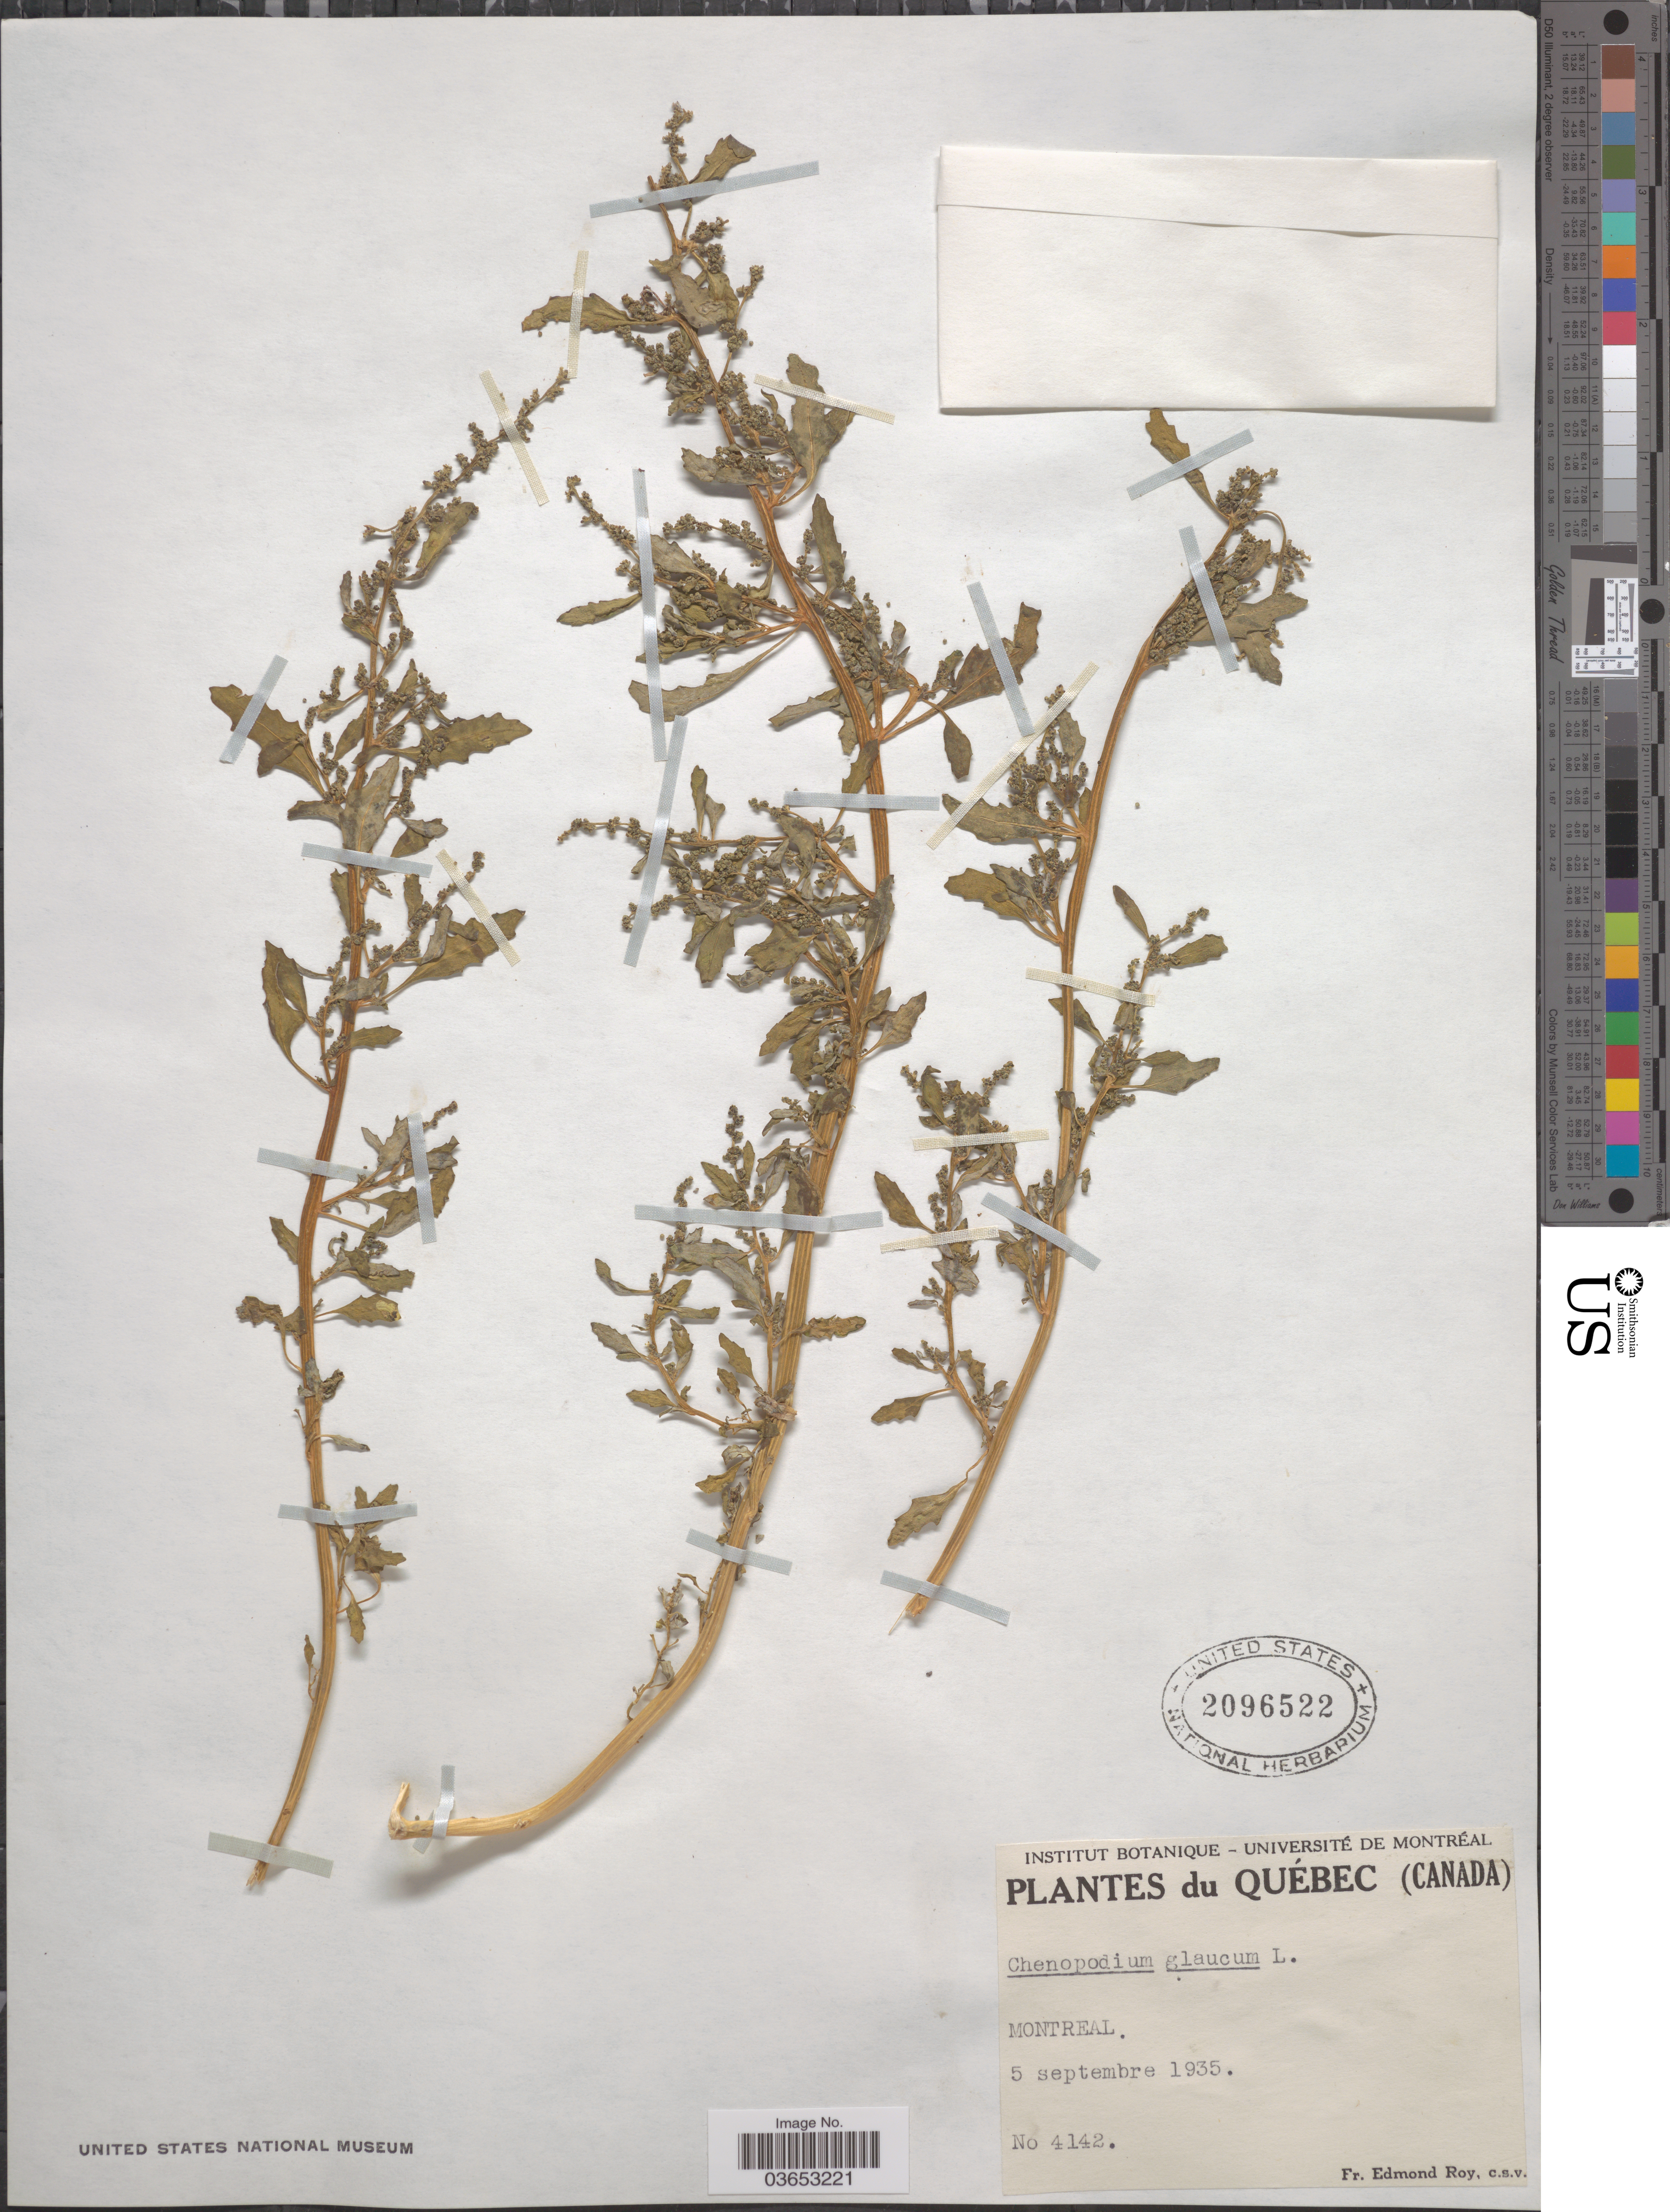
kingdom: Plantae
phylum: Tracheophyta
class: Magnoliopsida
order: Caryophyllales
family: Amaranthaceae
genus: Chenopodium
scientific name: Chenopodium glaucum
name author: L.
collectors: E. Roy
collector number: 4142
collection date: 1935-09-05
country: Canada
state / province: Quebec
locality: Montreal.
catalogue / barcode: US 2096522